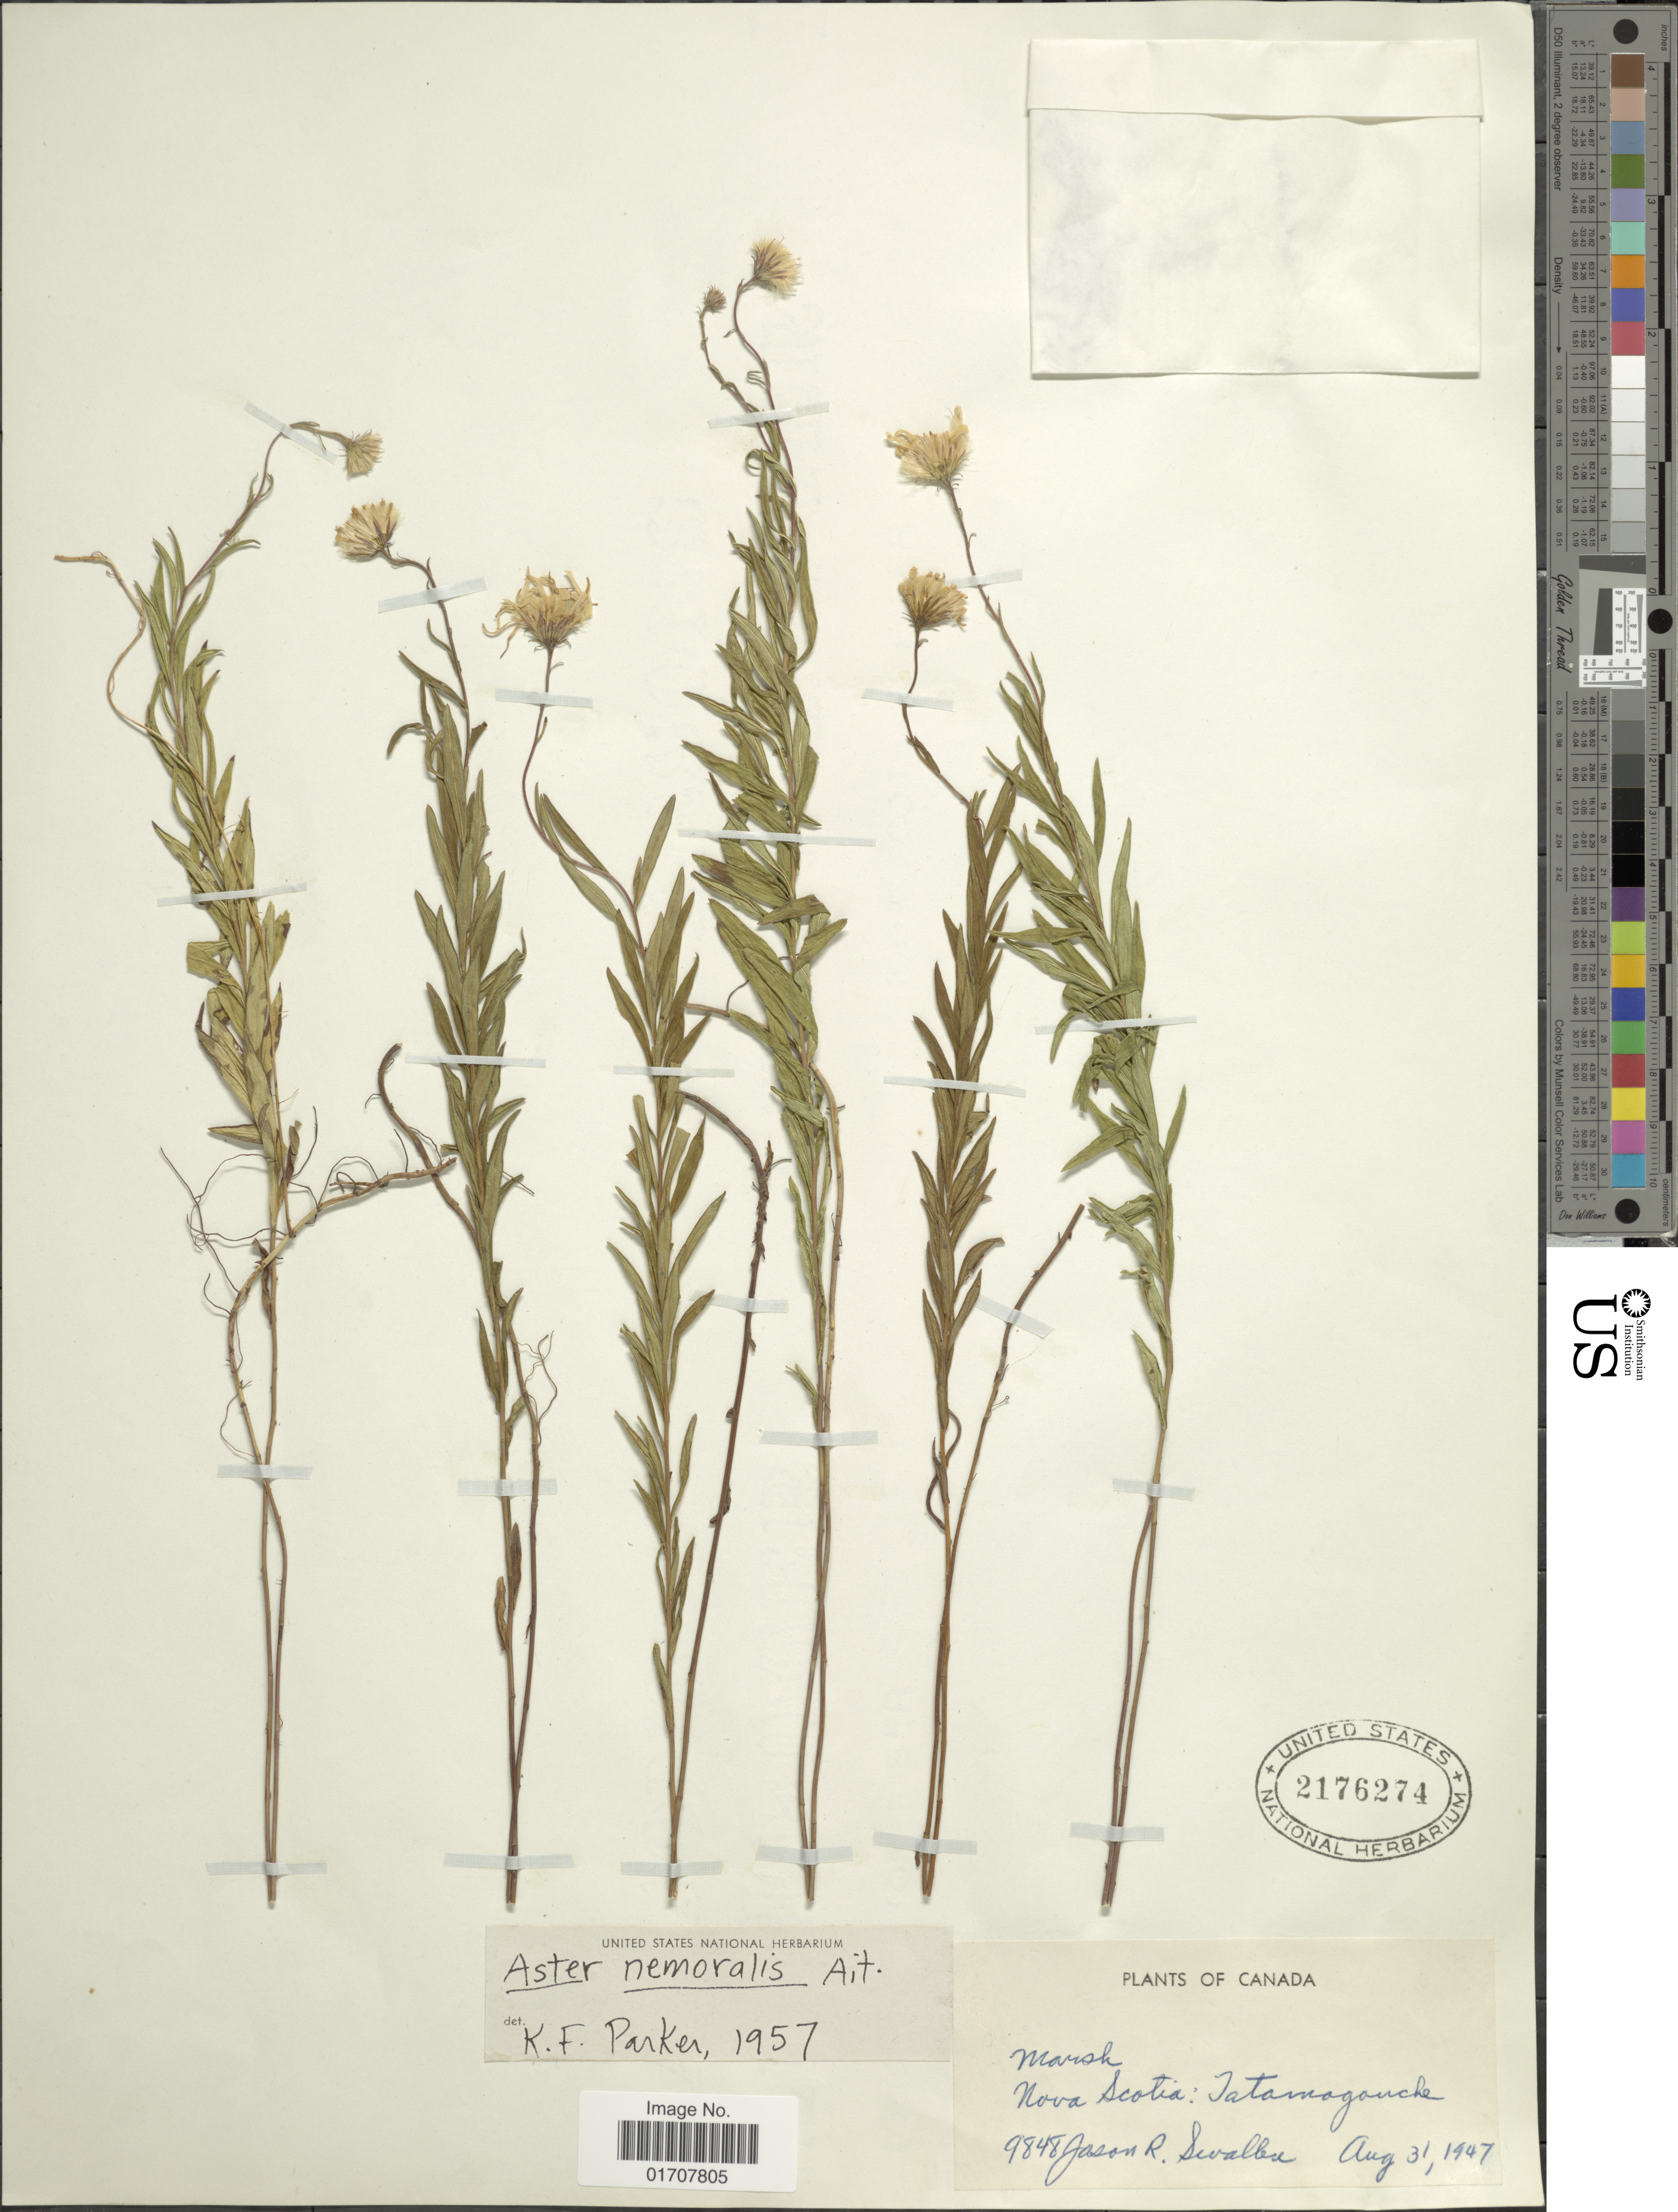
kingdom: Plantae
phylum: Tracheophyta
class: Magnoliopsida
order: Asterales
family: Asteraceae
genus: Oclemena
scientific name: Oclemena nemoralis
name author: (Aiton) Greene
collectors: J. R. Swallen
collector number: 9848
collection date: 1947-08-31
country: Canada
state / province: Nova Scotia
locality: Tatamagouche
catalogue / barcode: US 2176274